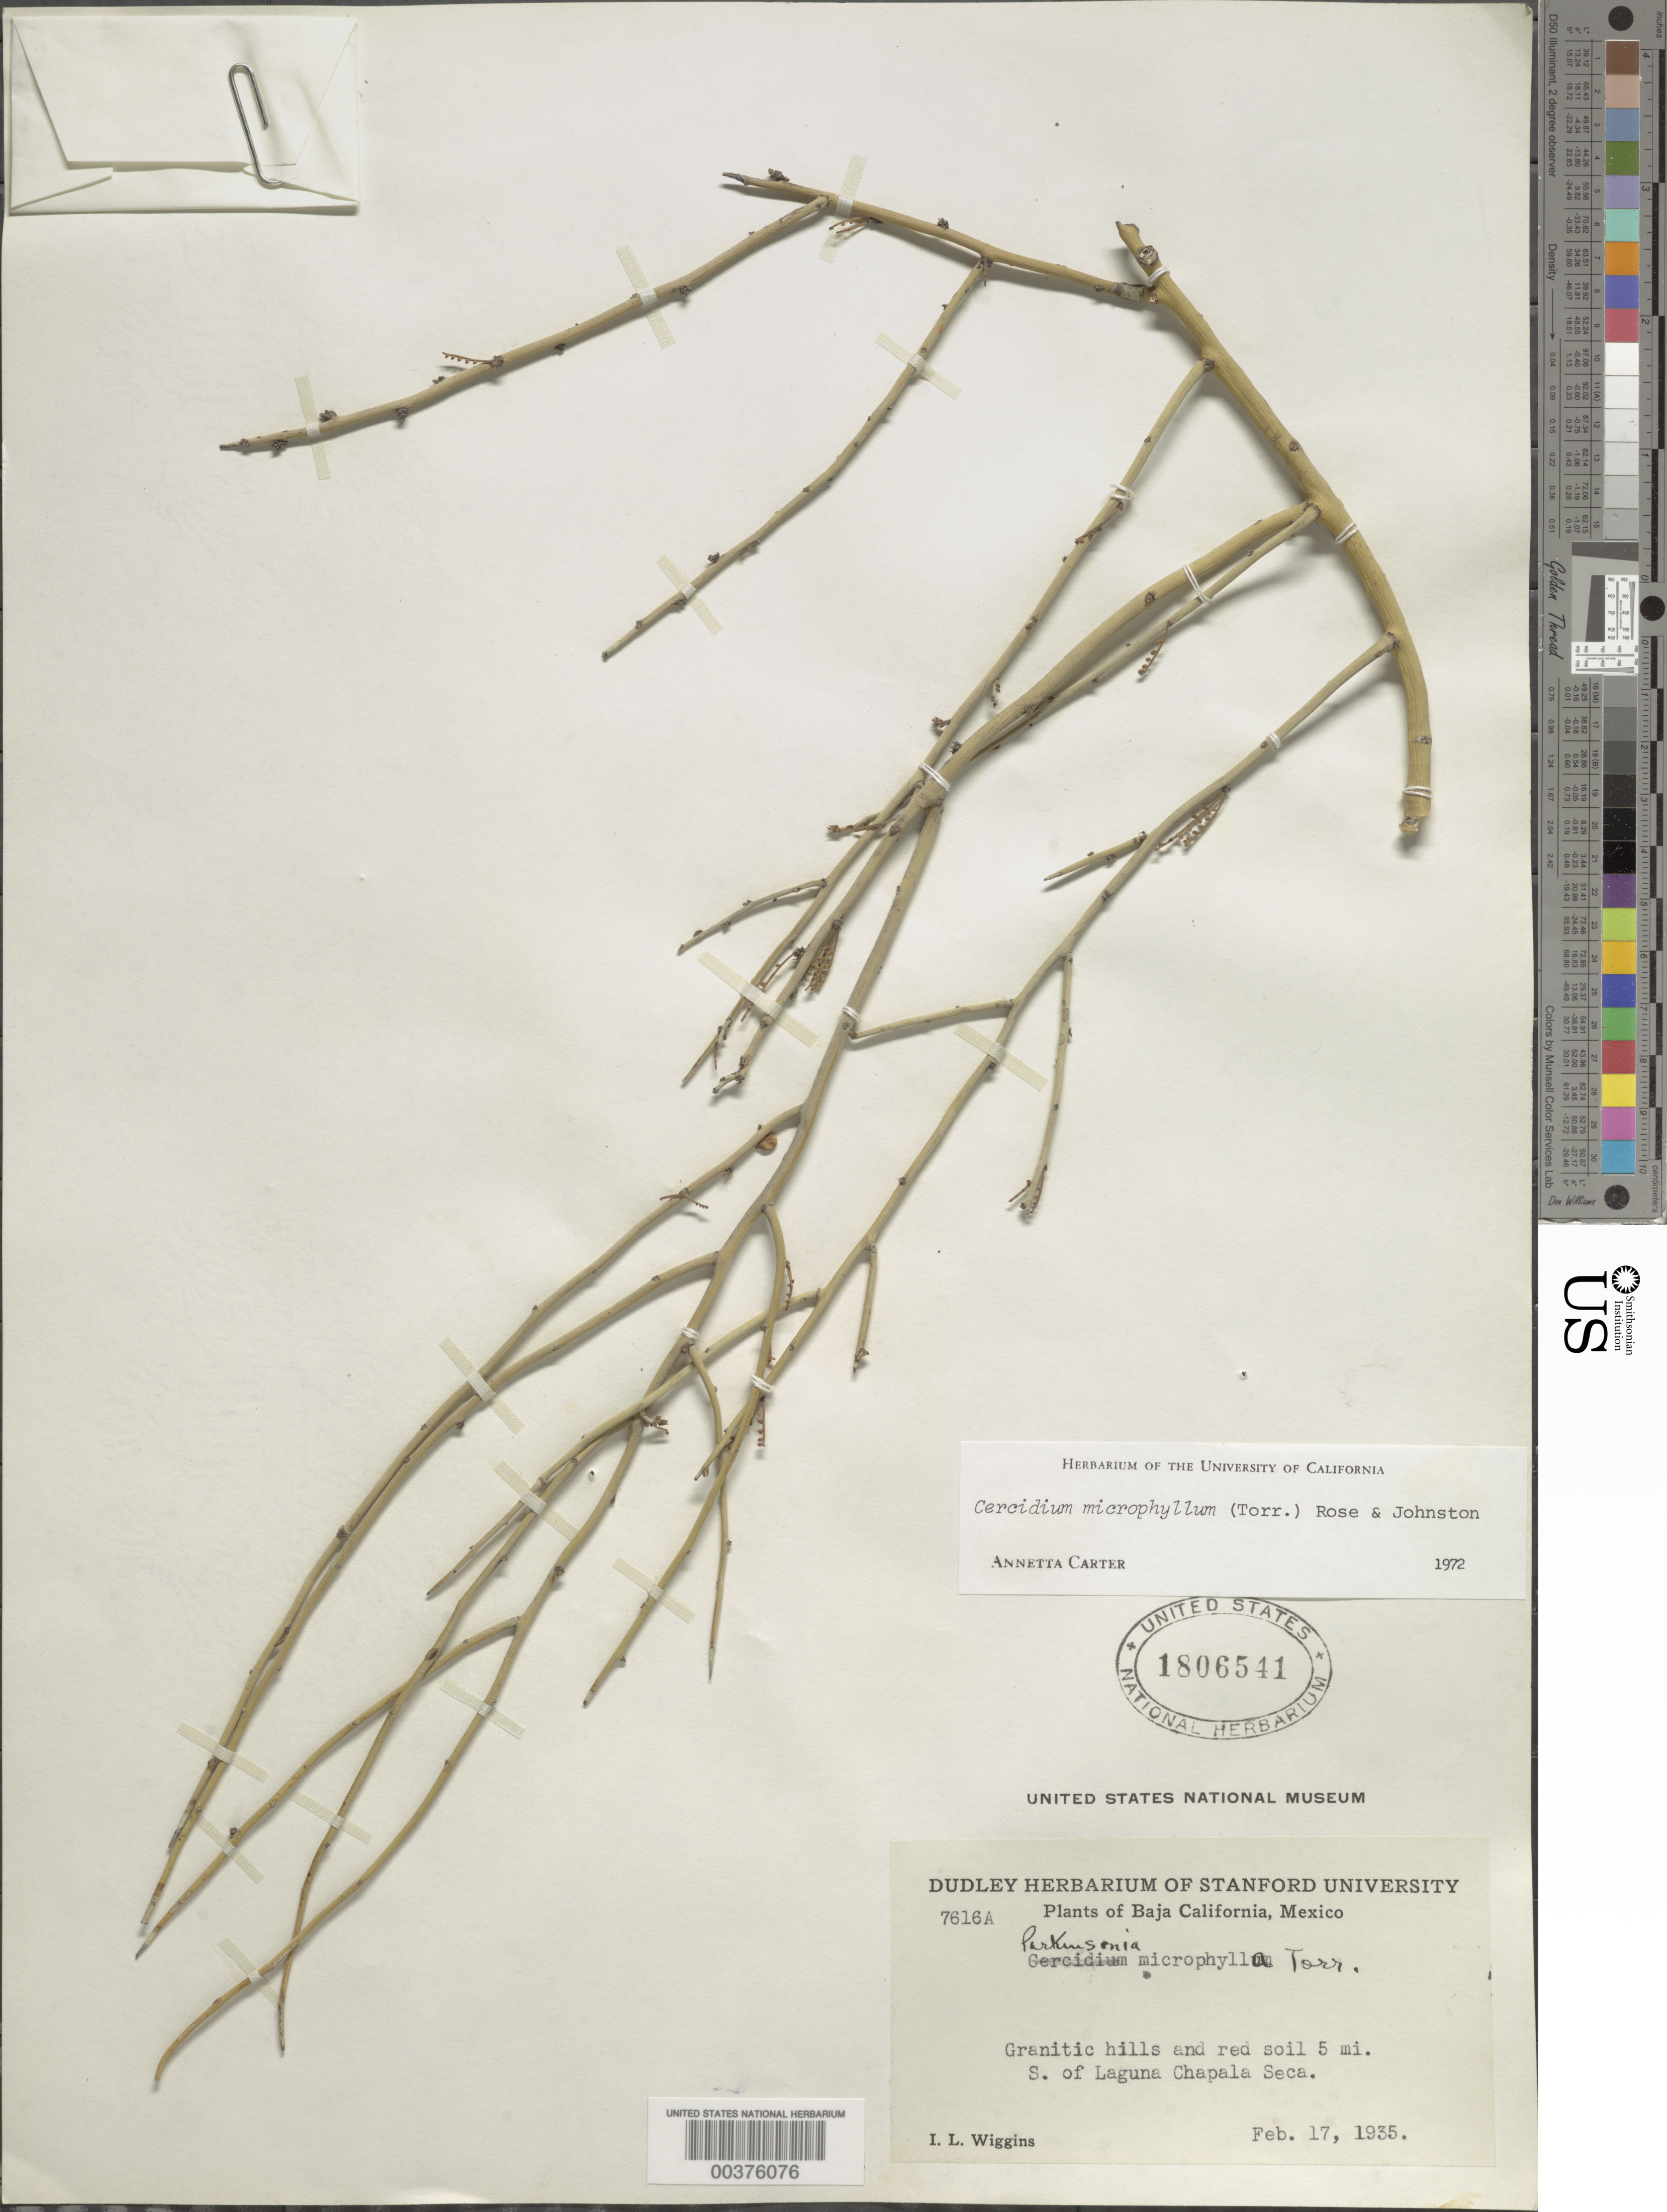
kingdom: Plantae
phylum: Tracheophyta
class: Magnoliopsida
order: Fabales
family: Fabaceae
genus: Parkinsonia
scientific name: Parkinsonia microphylla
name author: Torr.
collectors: I. L. Wiggins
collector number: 7616a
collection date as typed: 17 Feb 1935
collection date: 1935-02-17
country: Mexico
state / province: Baja California Norte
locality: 5 mi S of Laguna Chapala Seca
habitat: Granitic hills and red soil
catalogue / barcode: US 1806541